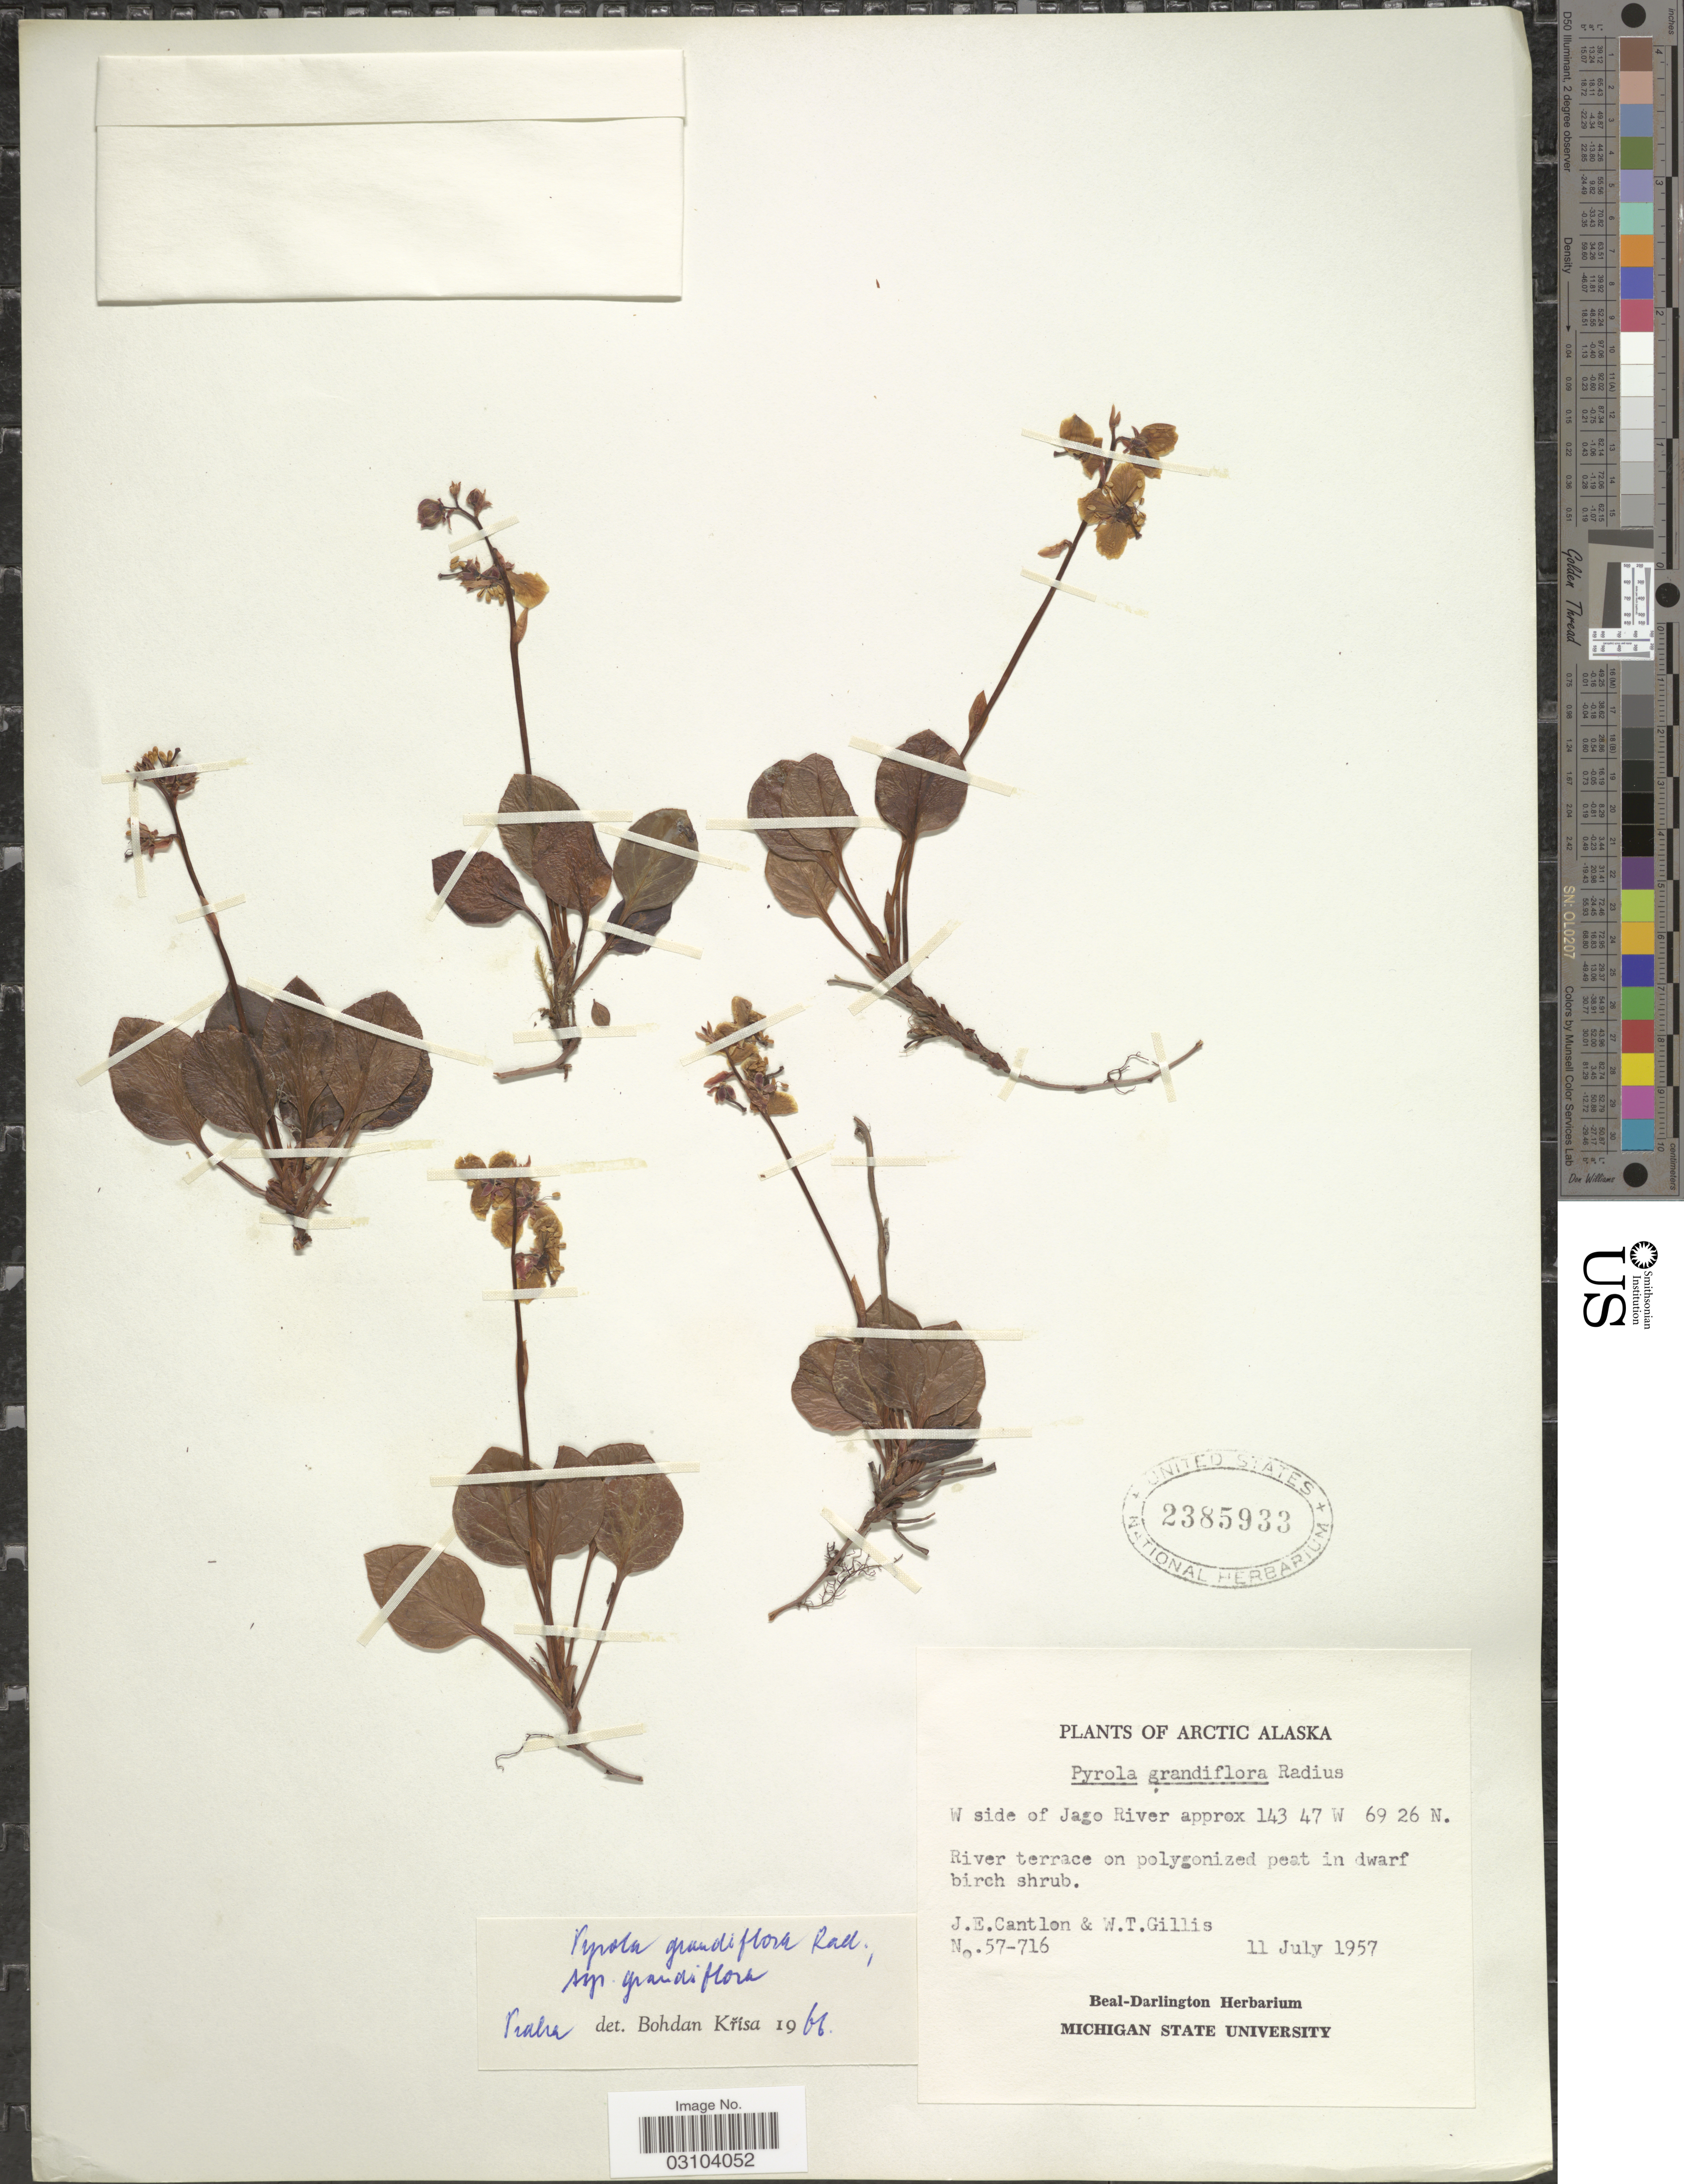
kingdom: Plantae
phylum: Tracheophyta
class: Magnoliopsida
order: Ericales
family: Ericaceae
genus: Pyrola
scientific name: Pyrola grandiflora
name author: Radius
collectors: J. Cantlon & W. T. Gillis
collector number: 57-716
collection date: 1957-07-11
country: United States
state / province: Alaska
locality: Arctic Alaska. W side of Jago River.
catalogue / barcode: US 2385933